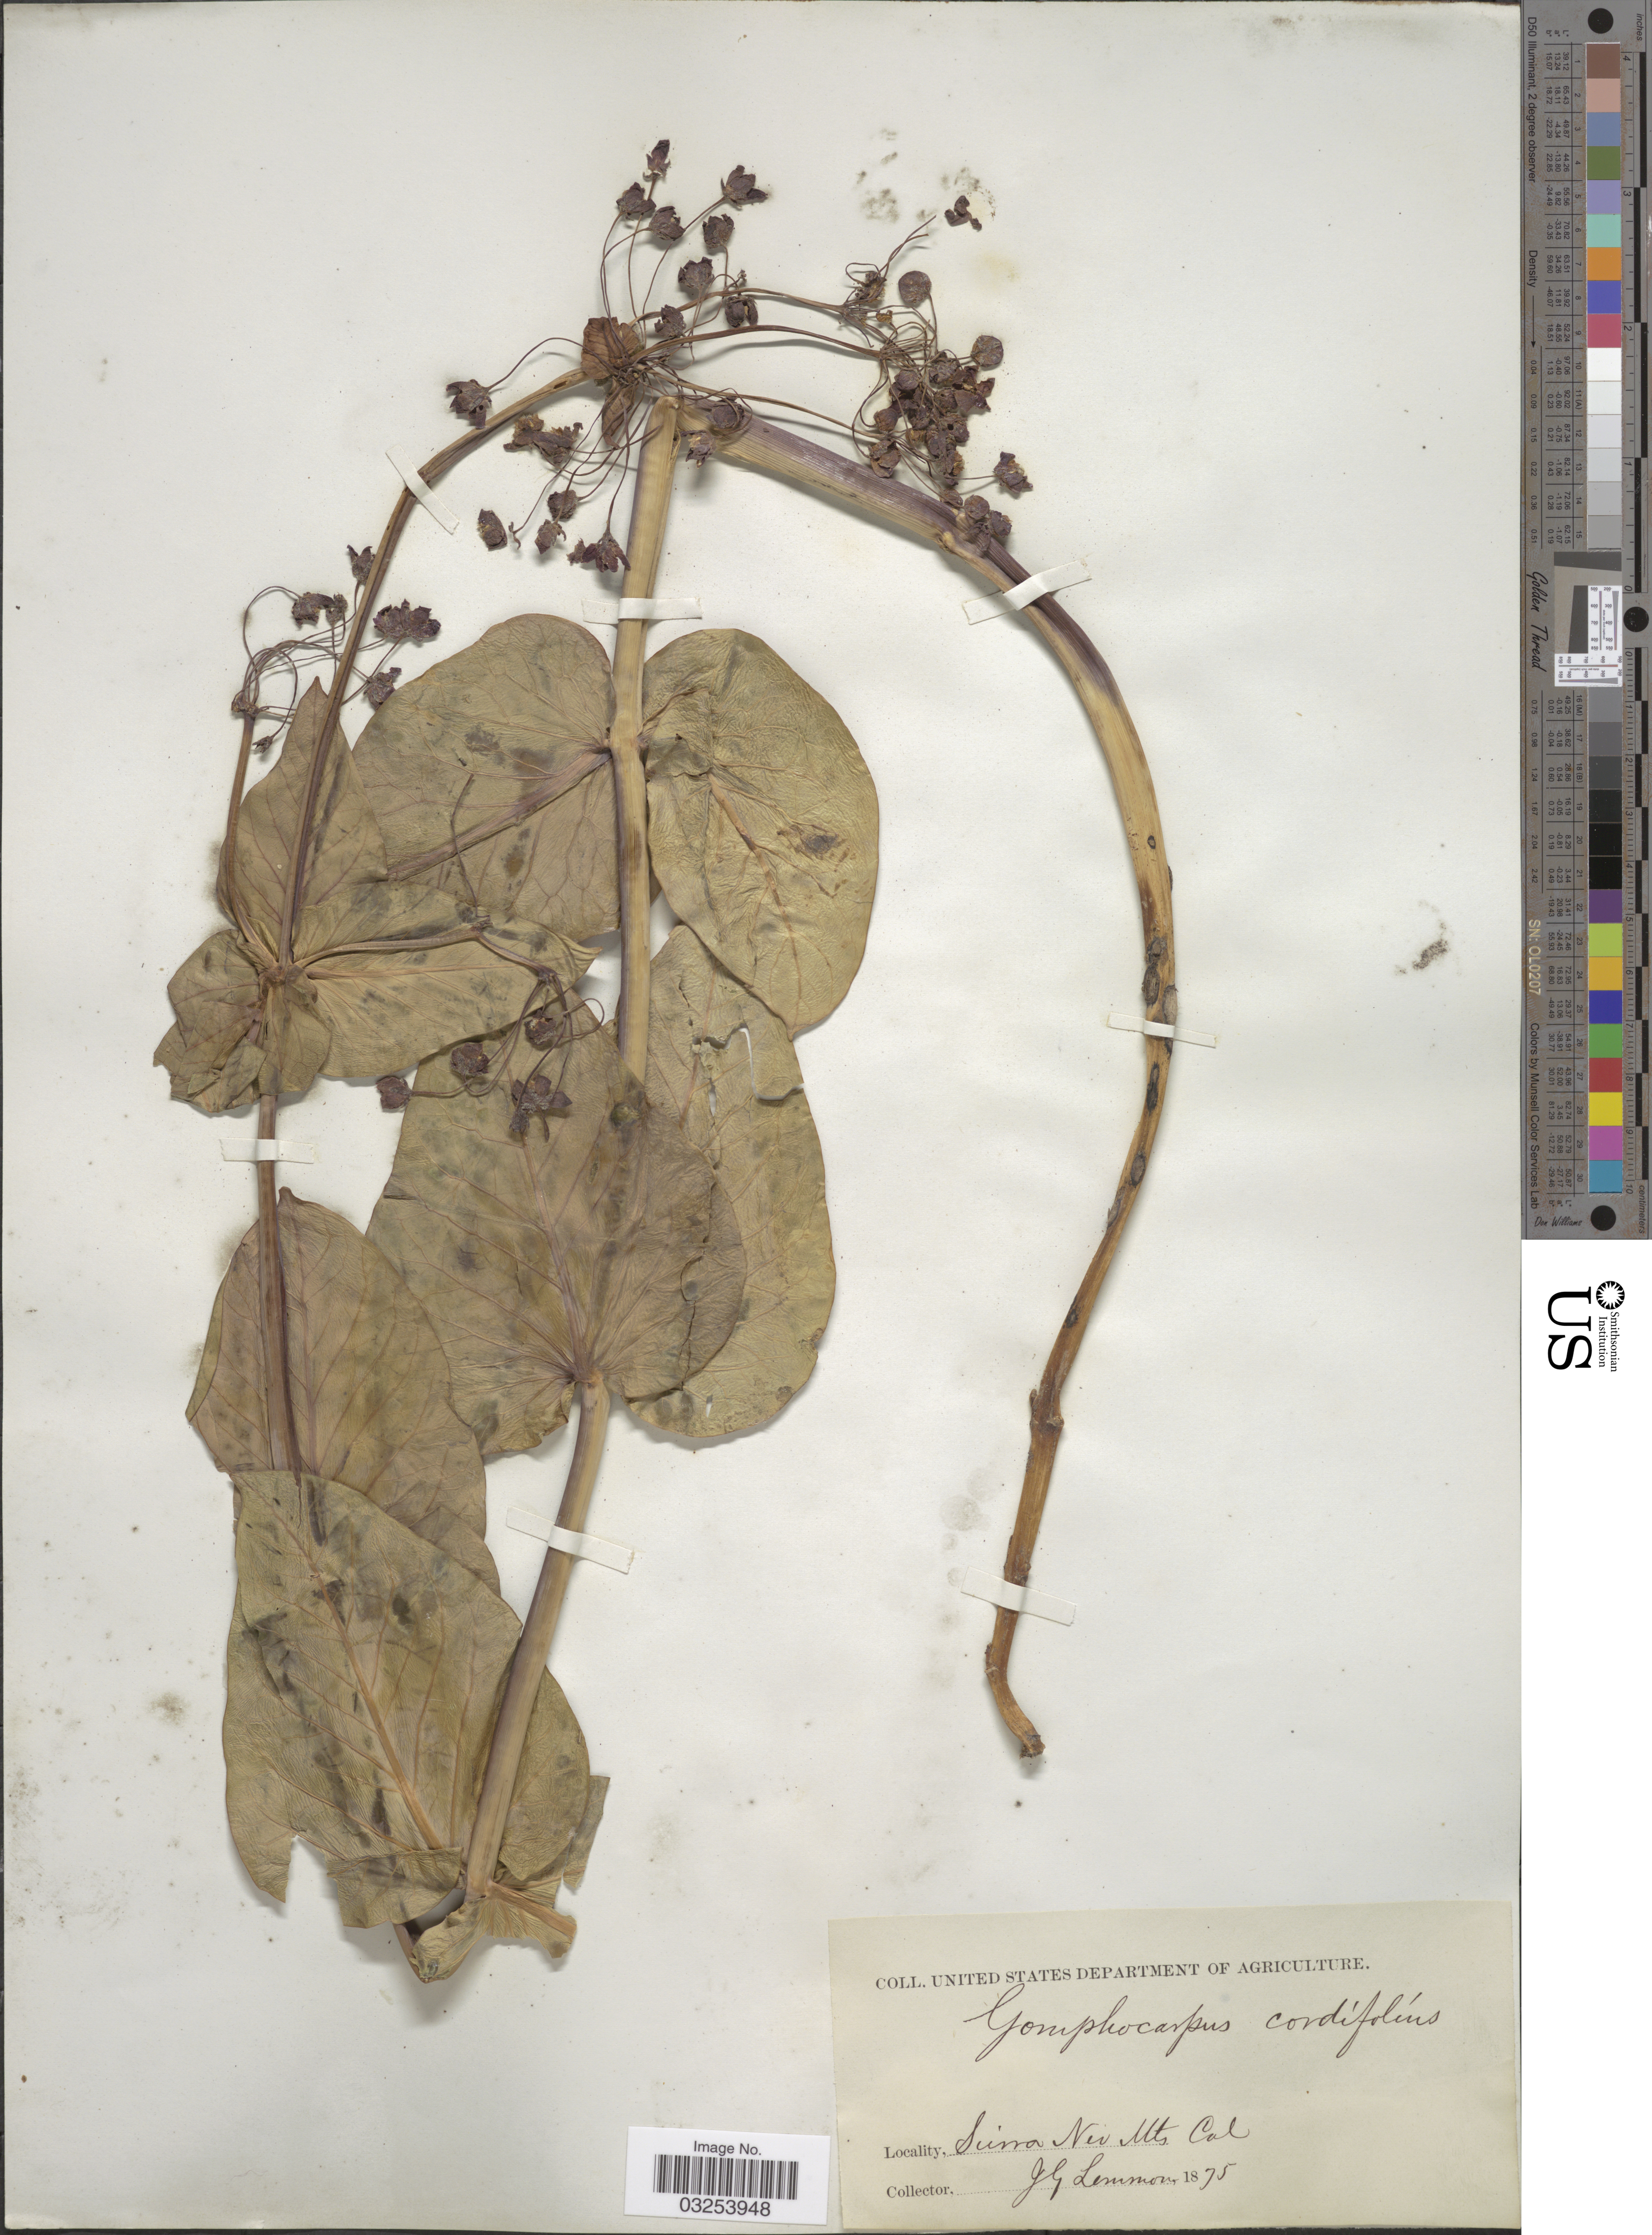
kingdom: Plantae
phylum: Tracheophyta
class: Magnoliopsida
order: Gentianales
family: Apocynaceae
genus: Asclepias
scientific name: Asclepias cordifolia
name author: (Benth.) Jeps.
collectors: J. Lemmon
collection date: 1875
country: United States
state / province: California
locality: Sierra Nev Mts.